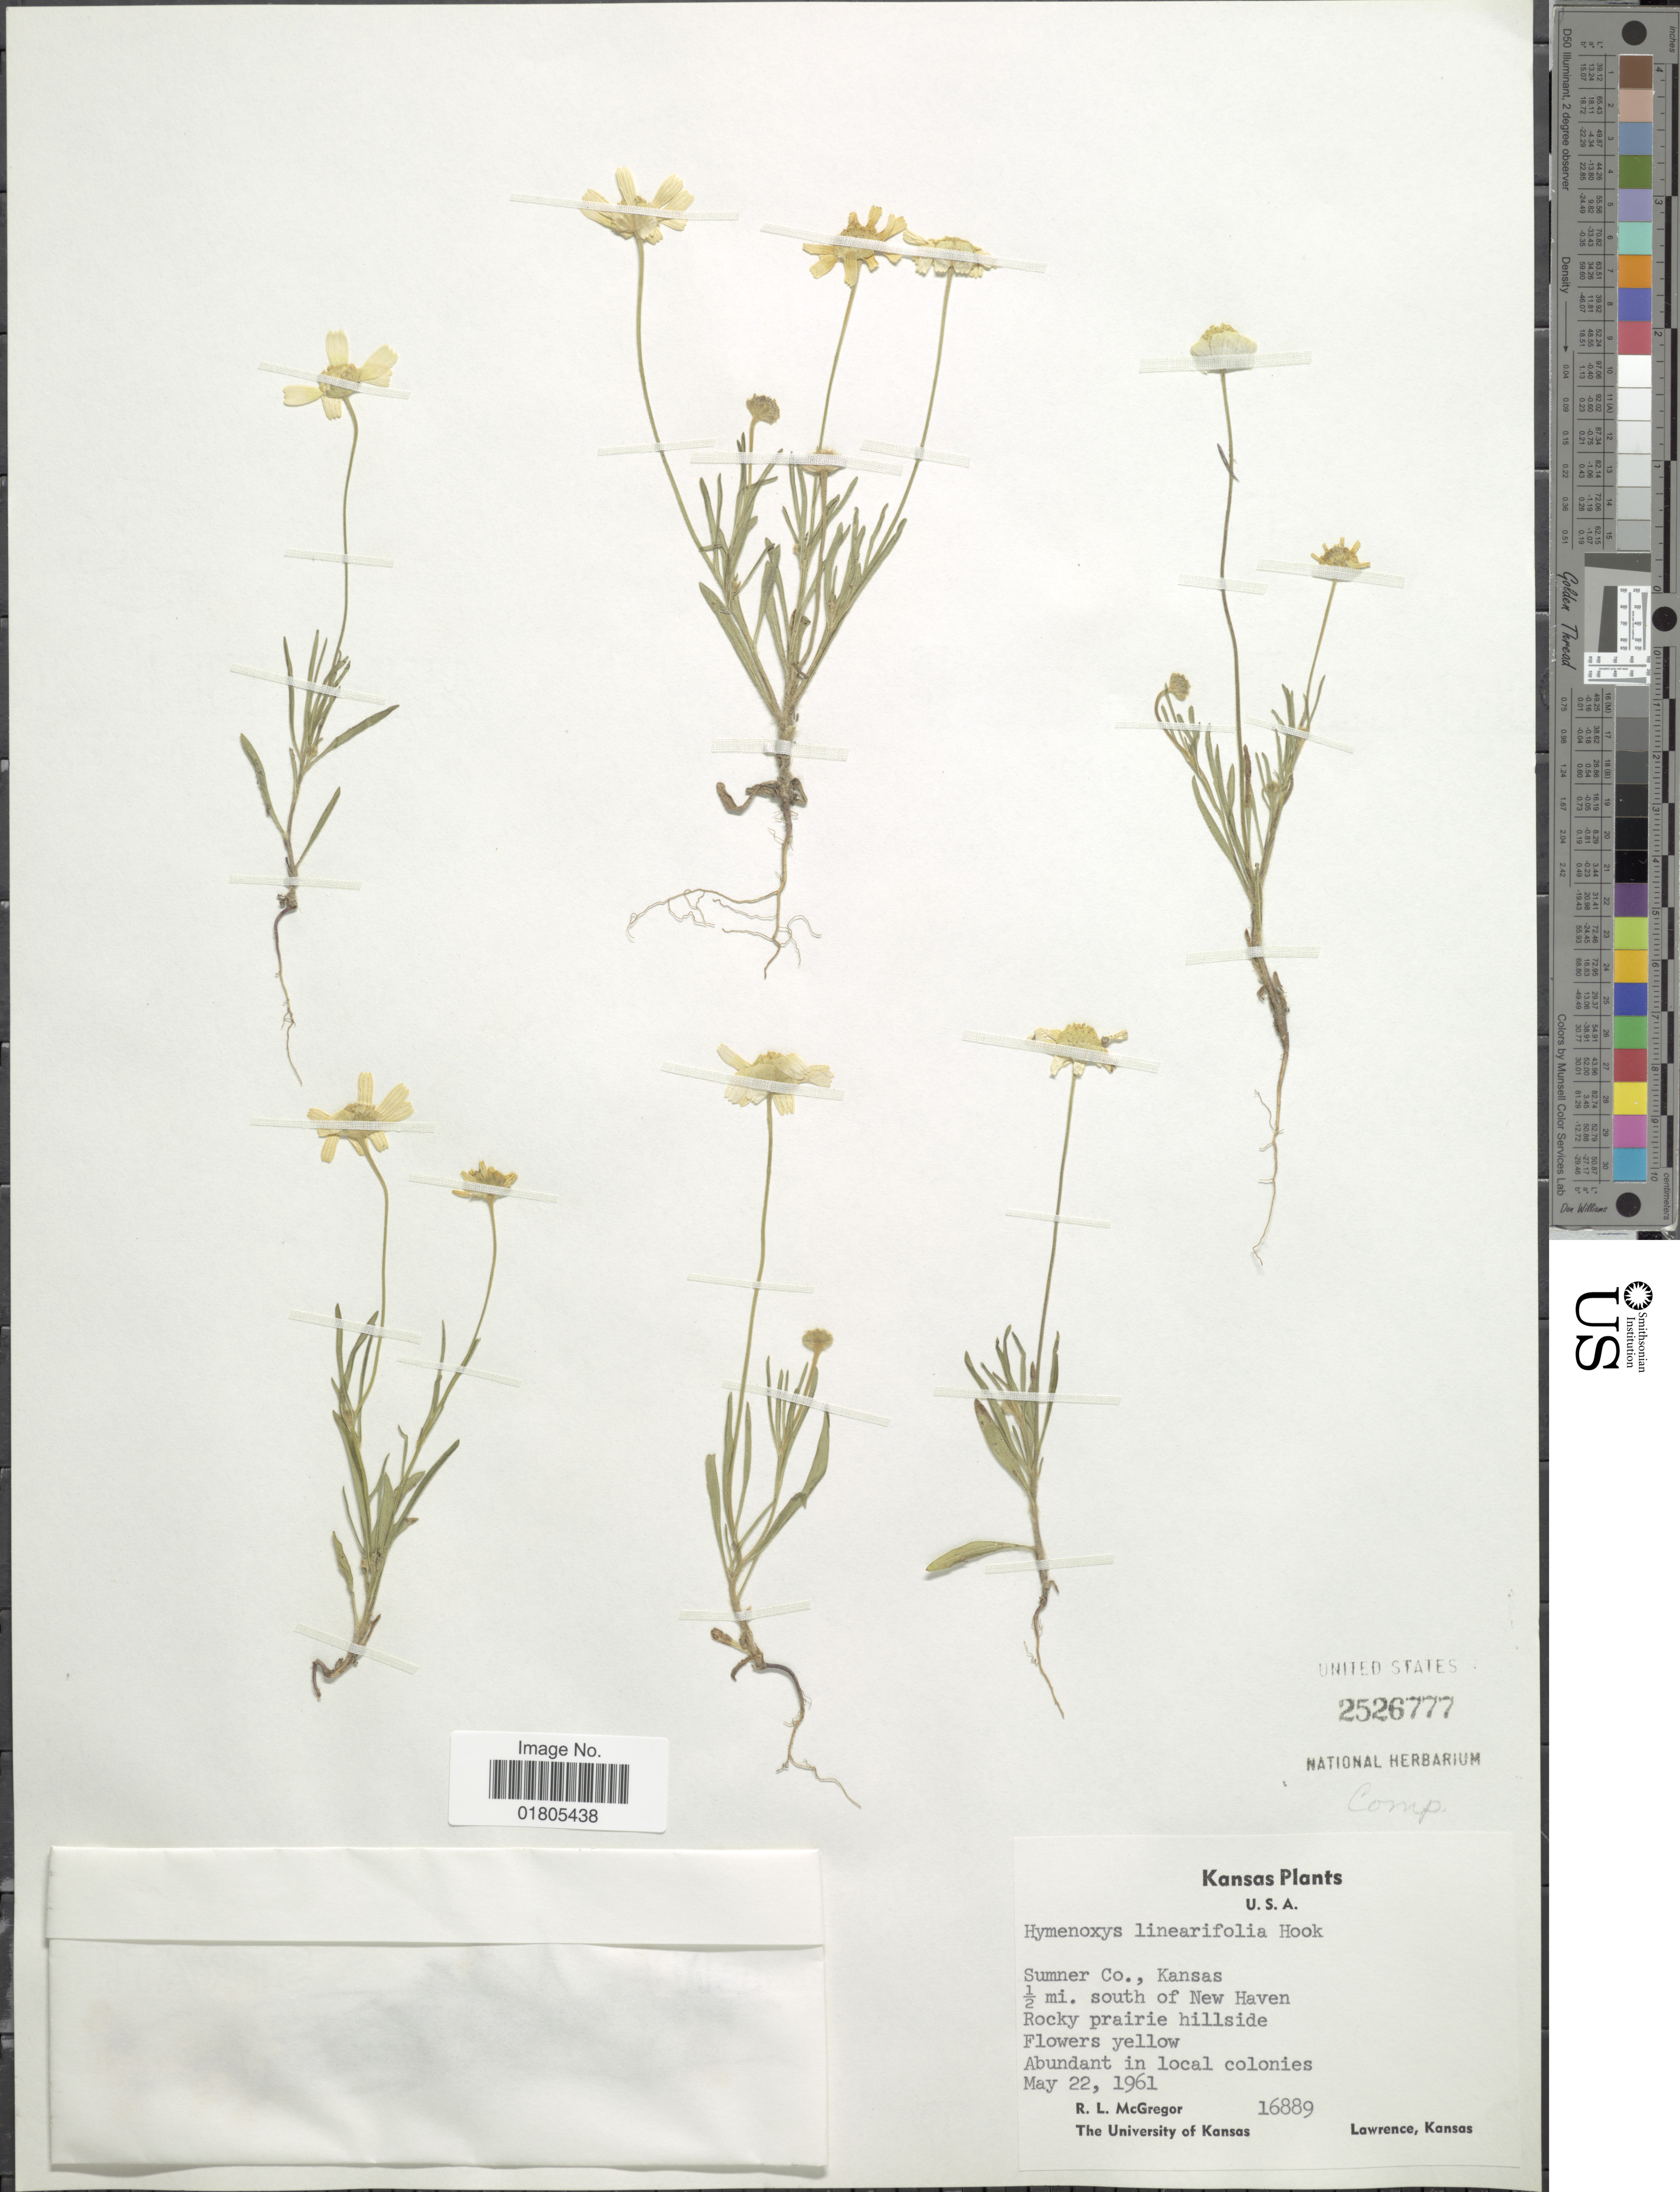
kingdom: Plantae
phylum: Tracheophyta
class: Magnoliopsida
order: Asterales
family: Asteraceae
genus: Actinea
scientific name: Actinea linearifolia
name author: (Hook.) Kuntze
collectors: R. McGregor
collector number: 16889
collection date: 1961-05-22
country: United States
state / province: Kansas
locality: Sumner Co., Kansas. ½ mi. south of New Haven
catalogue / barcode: US 2526777